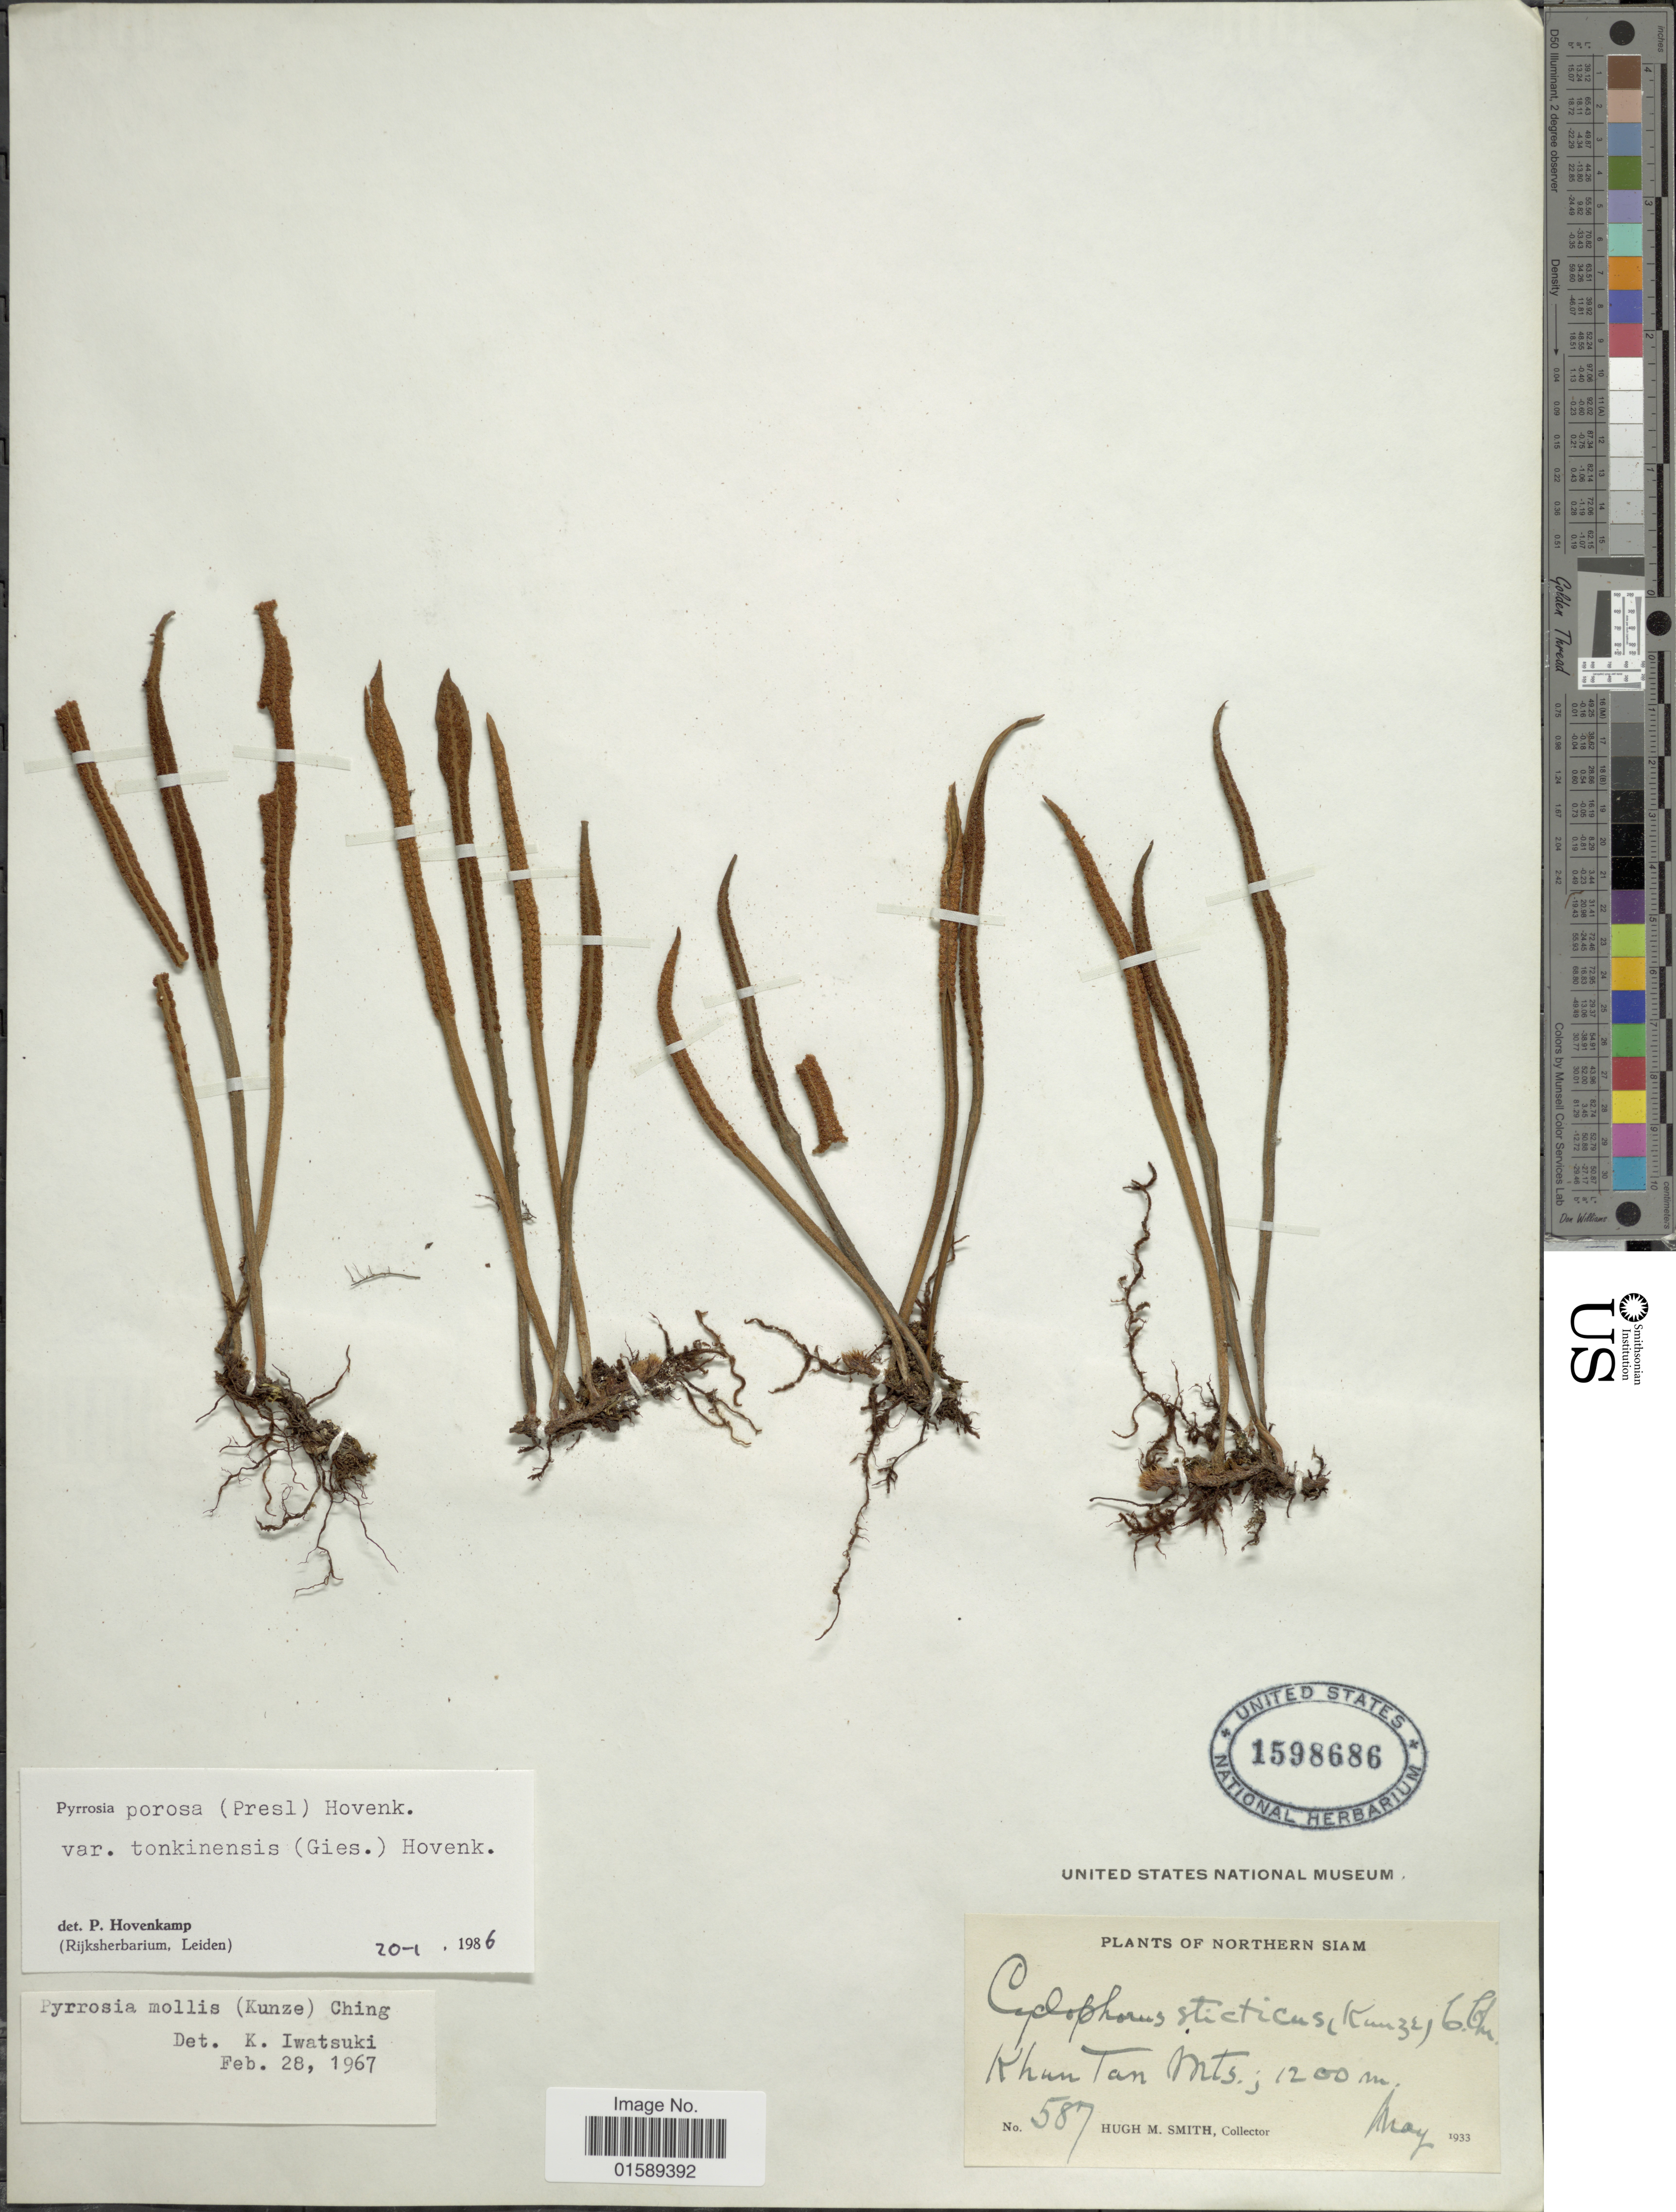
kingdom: Plantae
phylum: Tracheophyta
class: Polypodiopsida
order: Polypodiales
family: Polypodiaceae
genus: Pyrrosia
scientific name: Pyrrosia porosa var. tonkinensis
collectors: H. M. Smith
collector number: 587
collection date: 1933-05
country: Thailand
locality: Northern Siam, Khun Tan Mts.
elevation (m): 1200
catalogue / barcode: US 1598686